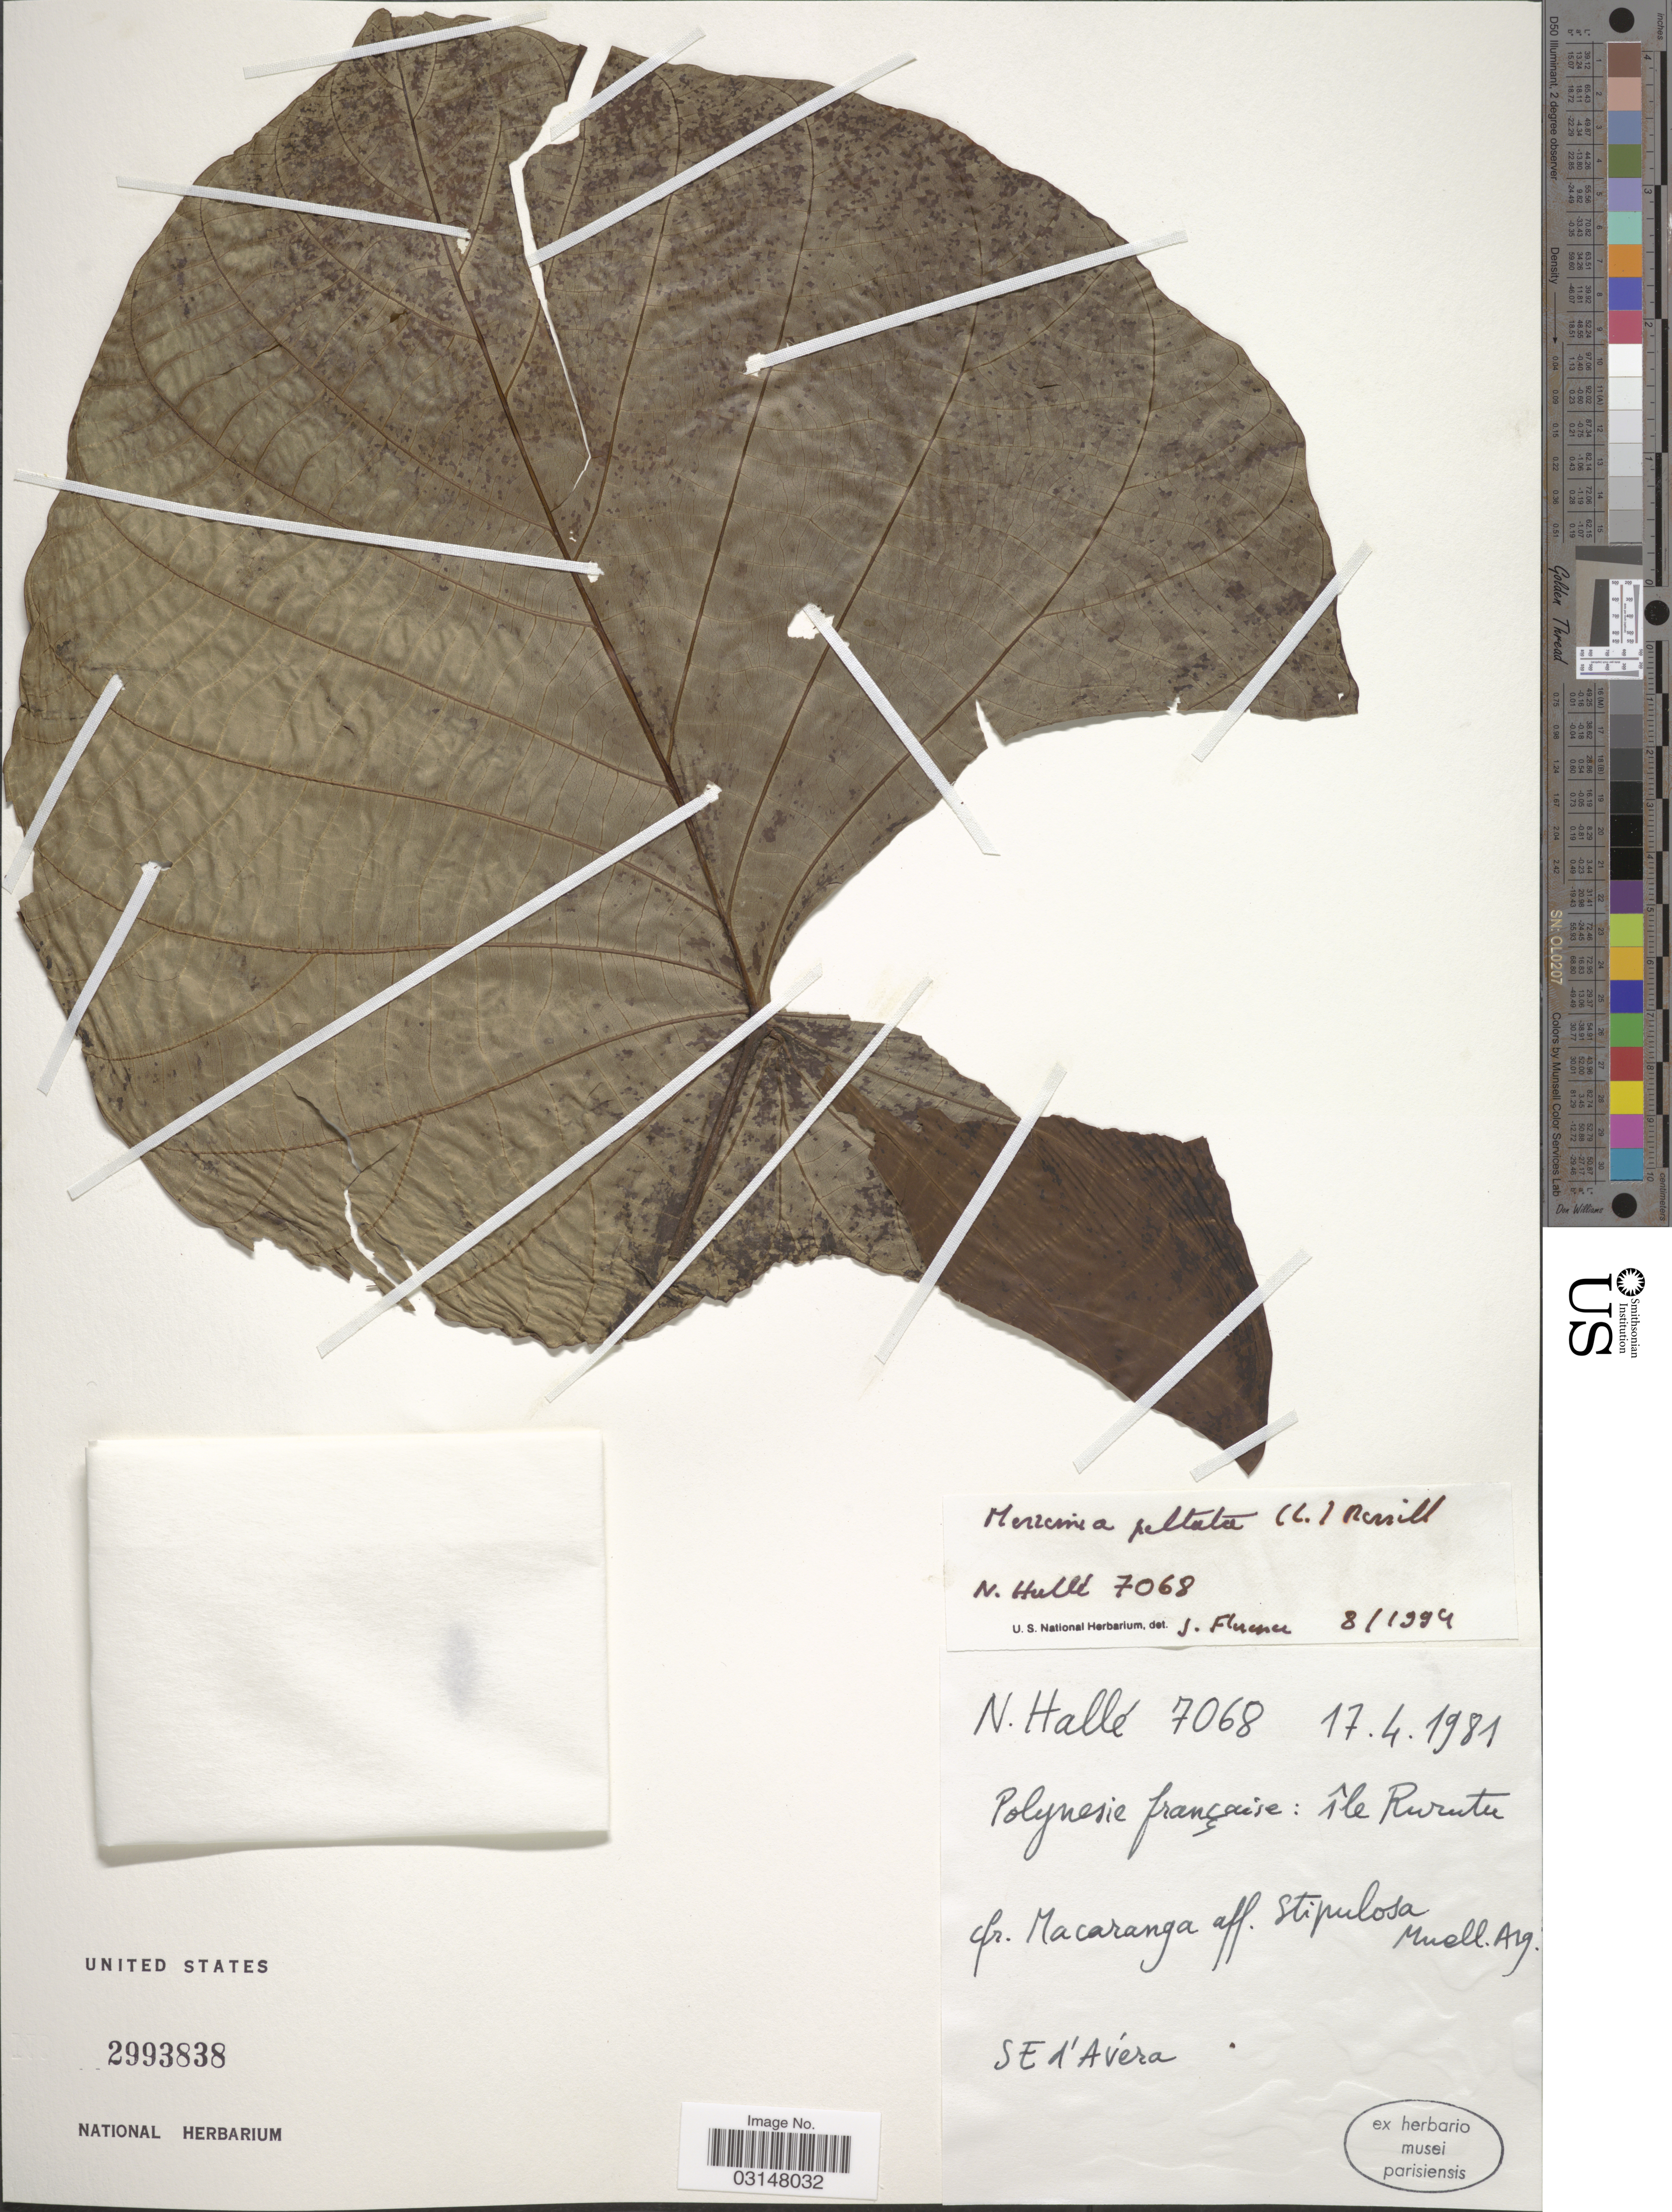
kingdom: Plantae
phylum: Tracheophyta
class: Magnoliopsida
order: Solanales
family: Convolvulaceae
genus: Decalobanthus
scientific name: Decalobanthus peltatus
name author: (L.) A. R. Simões & Staples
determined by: Wagner, W. L., (BOT), Smithsonian Institution - National Museum of Natural History (UNITED STATES)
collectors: N. Hallé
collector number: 7068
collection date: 1981-04-17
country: French Polynesia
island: Rurutu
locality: Polynesie française: île Rurutu. SE d'Avéra.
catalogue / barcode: US 2993838